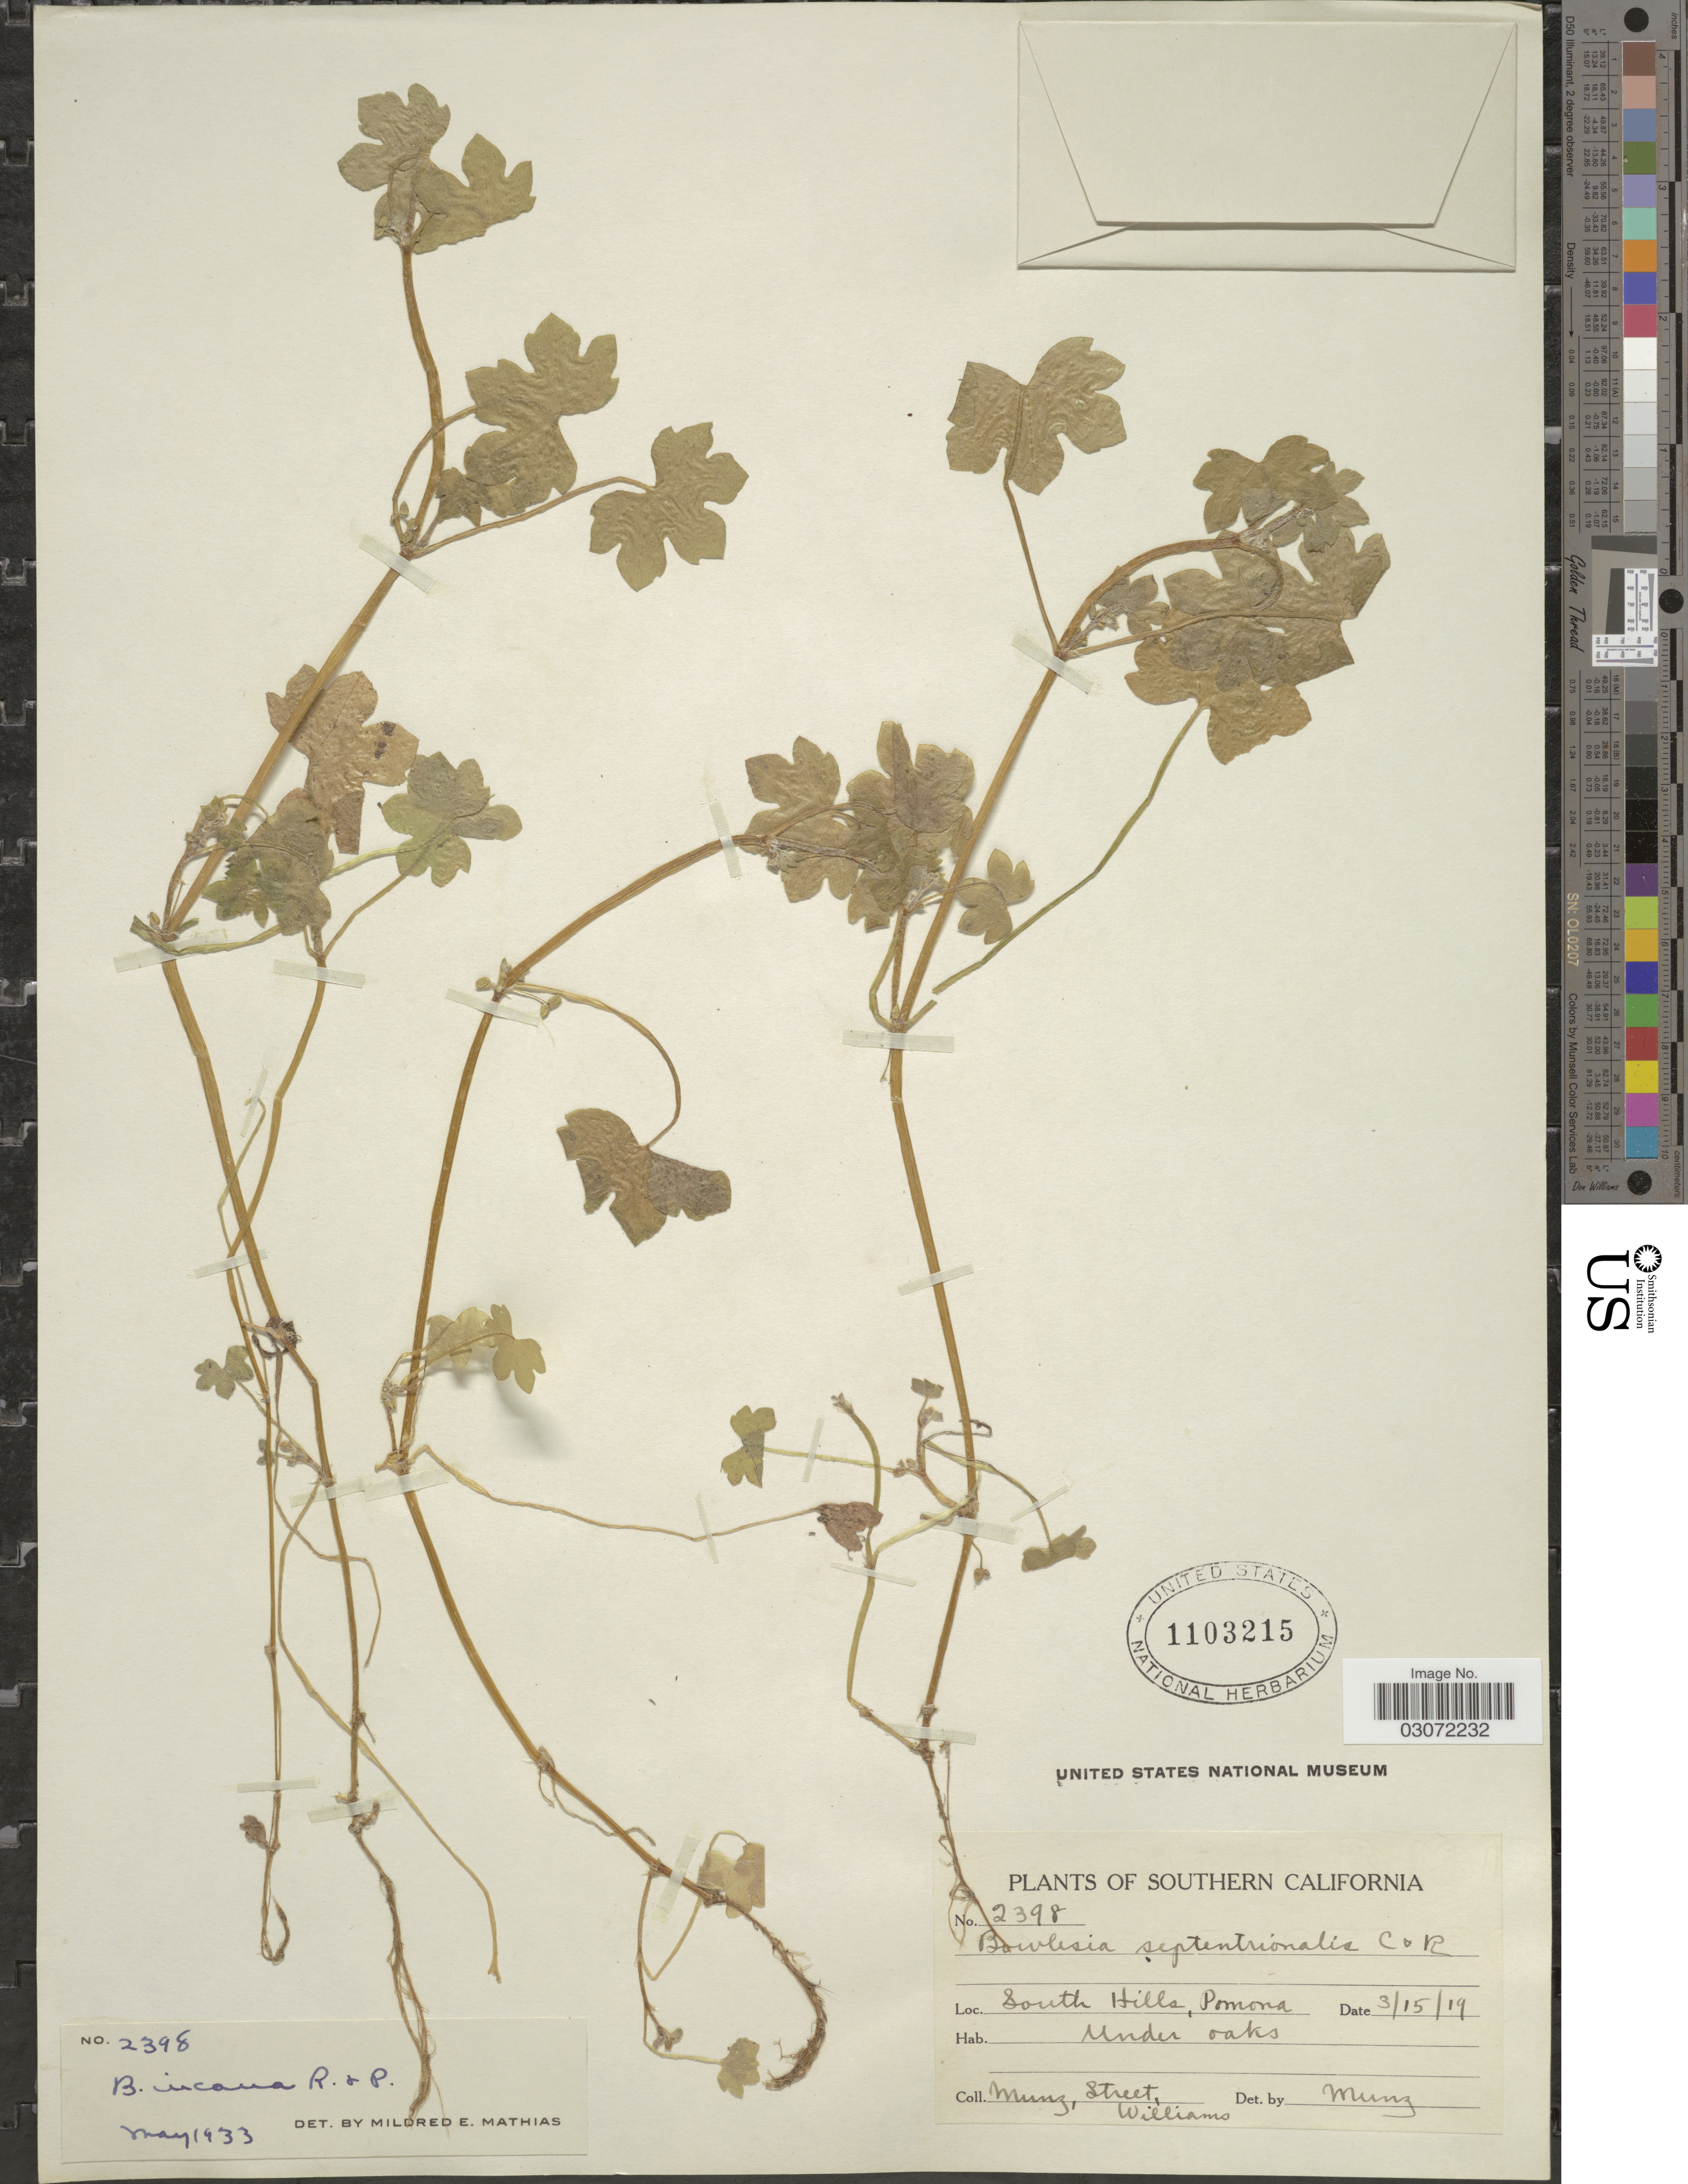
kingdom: Plantae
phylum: Tracheophyta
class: Magnoliopsida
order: Apiales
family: Apiaceae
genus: Bowlesia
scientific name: Bowlesia incana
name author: Ruiz & Pav.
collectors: -. Munz, -. Street & -- Williams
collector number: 2398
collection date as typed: Transcribed d/m/y: 15/3/19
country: United States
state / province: California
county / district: Los Angeles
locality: Southern California. South Hills, Pomona.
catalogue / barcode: US 1103215